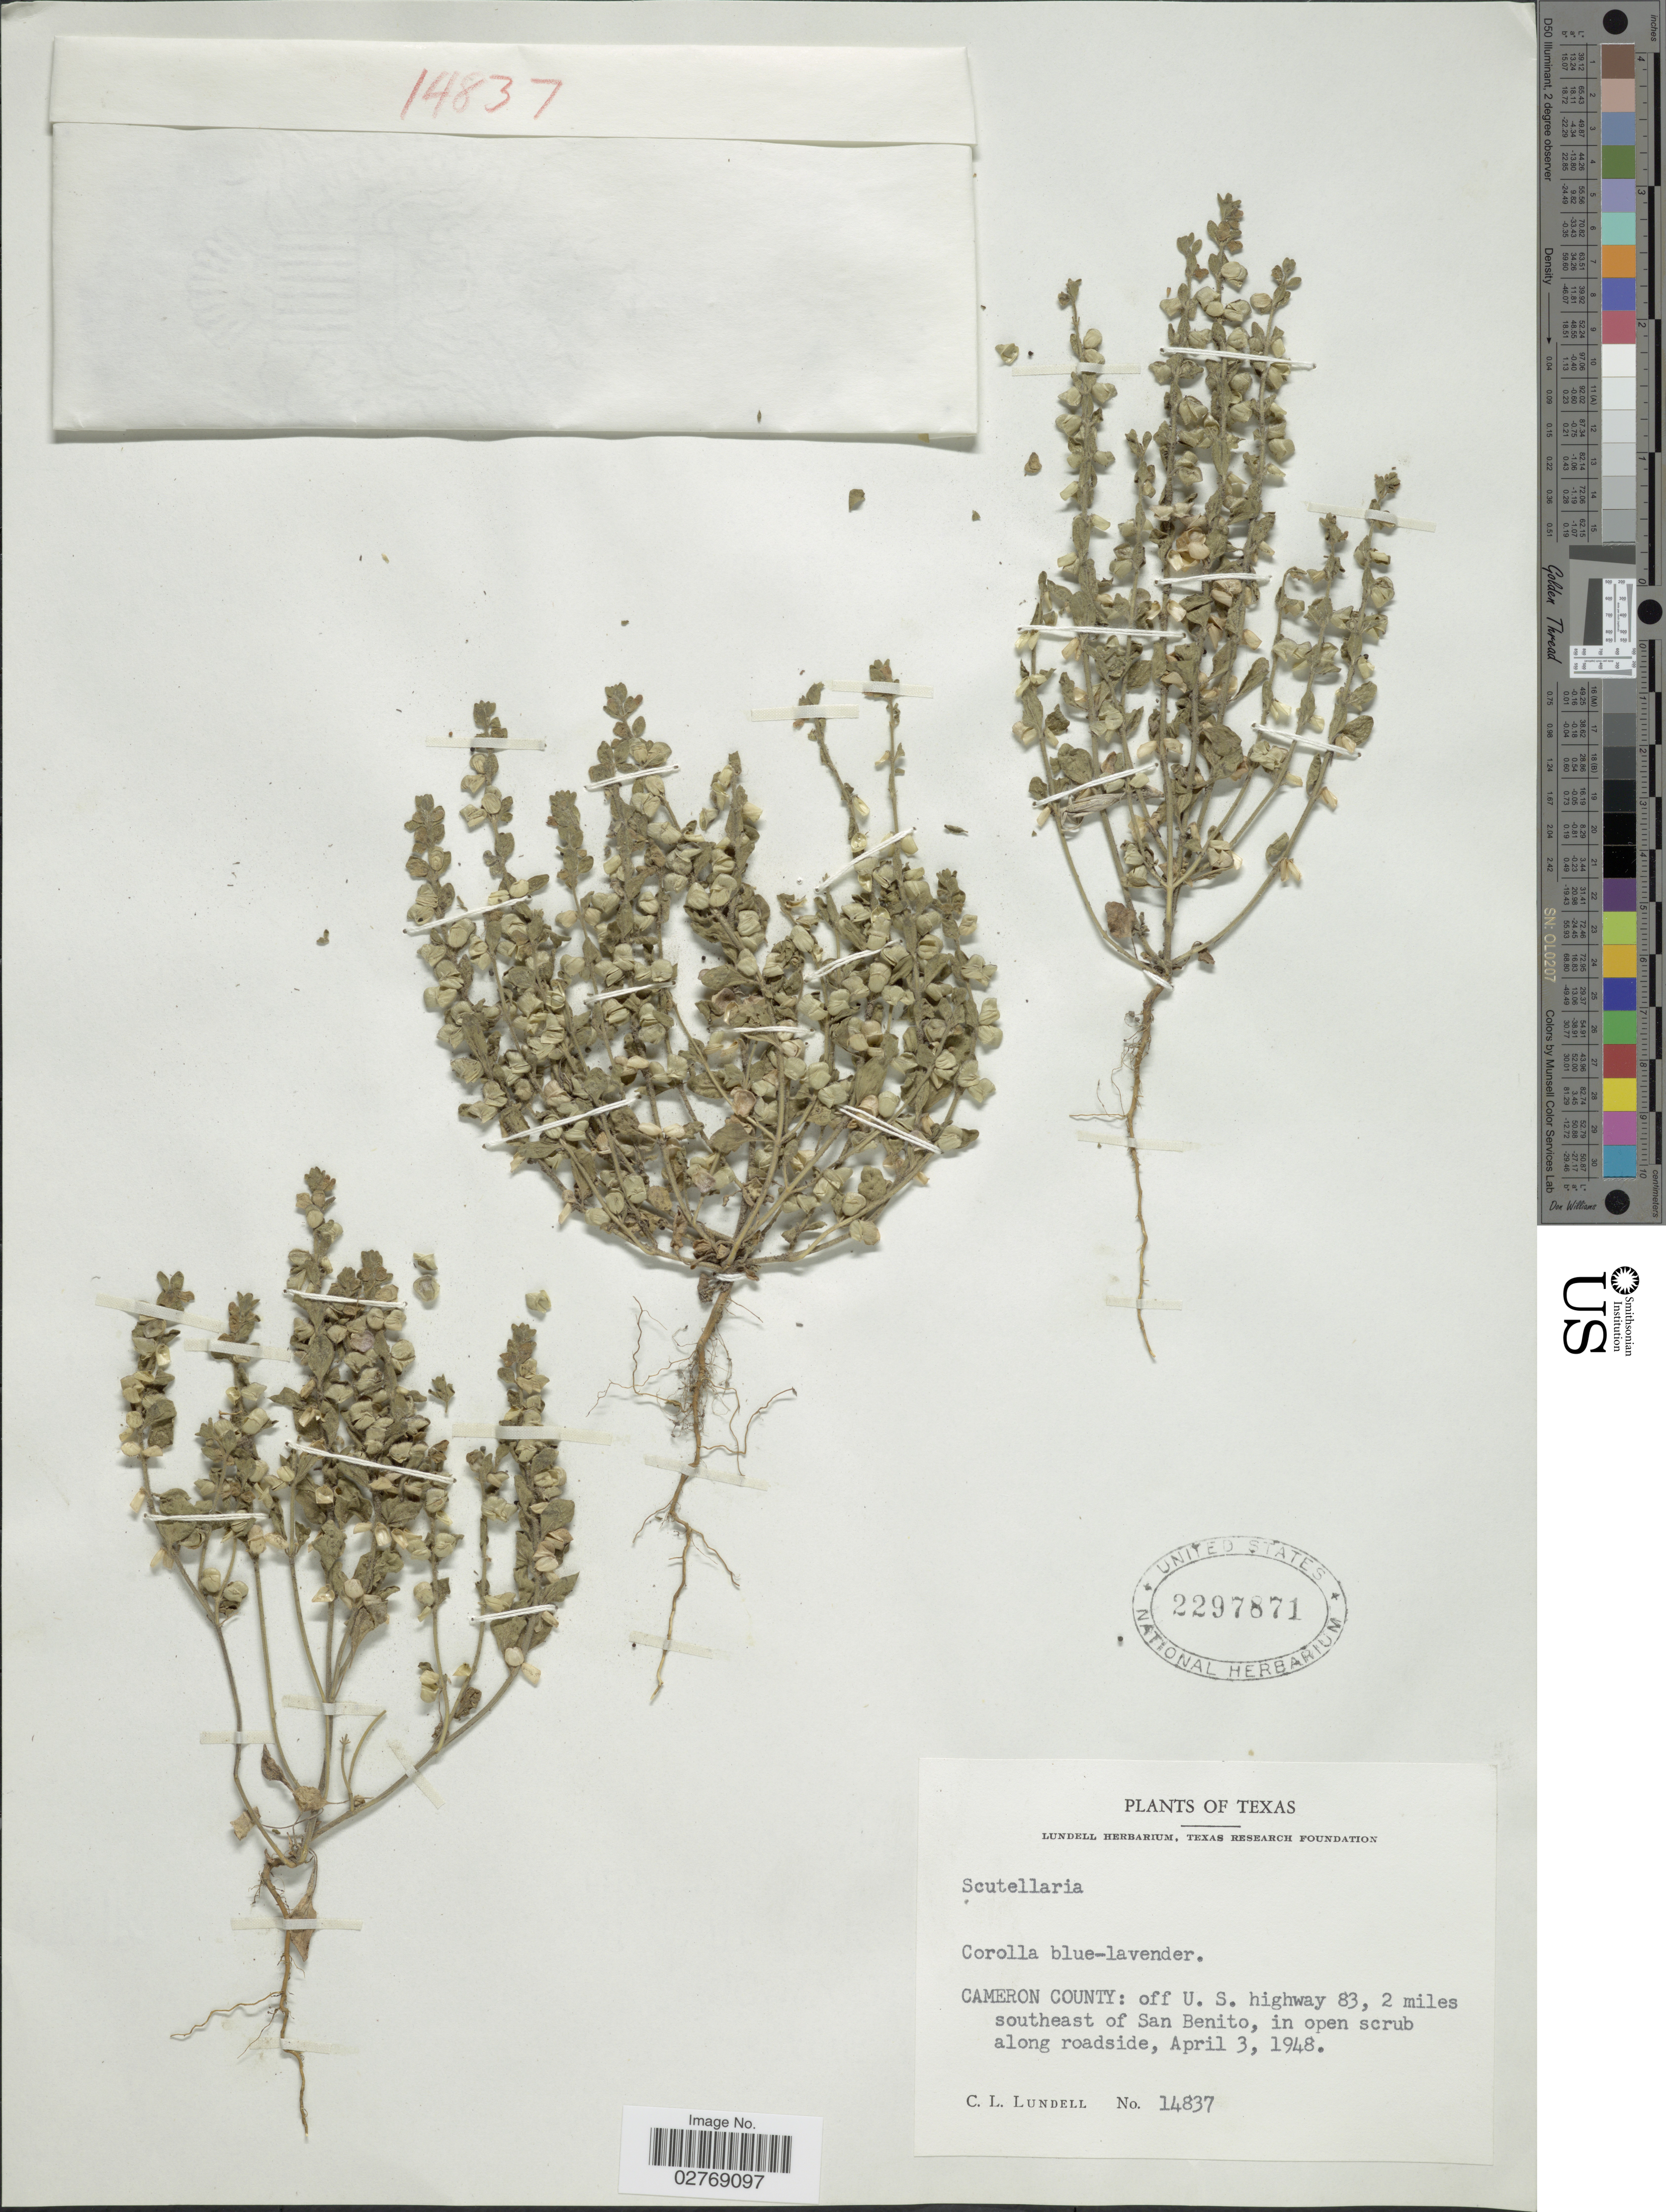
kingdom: Plantae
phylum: Tracheophyta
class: Magnoliopsida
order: Lamiales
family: Lamiaceae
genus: Scutellaria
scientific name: Scutellaria sp.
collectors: C. L. Lundell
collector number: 14837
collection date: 1948-04-03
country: United States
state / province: Texas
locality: Cameron County, off U.S. highway 83, 2 miles southeast of San Benito.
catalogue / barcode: US 2297871